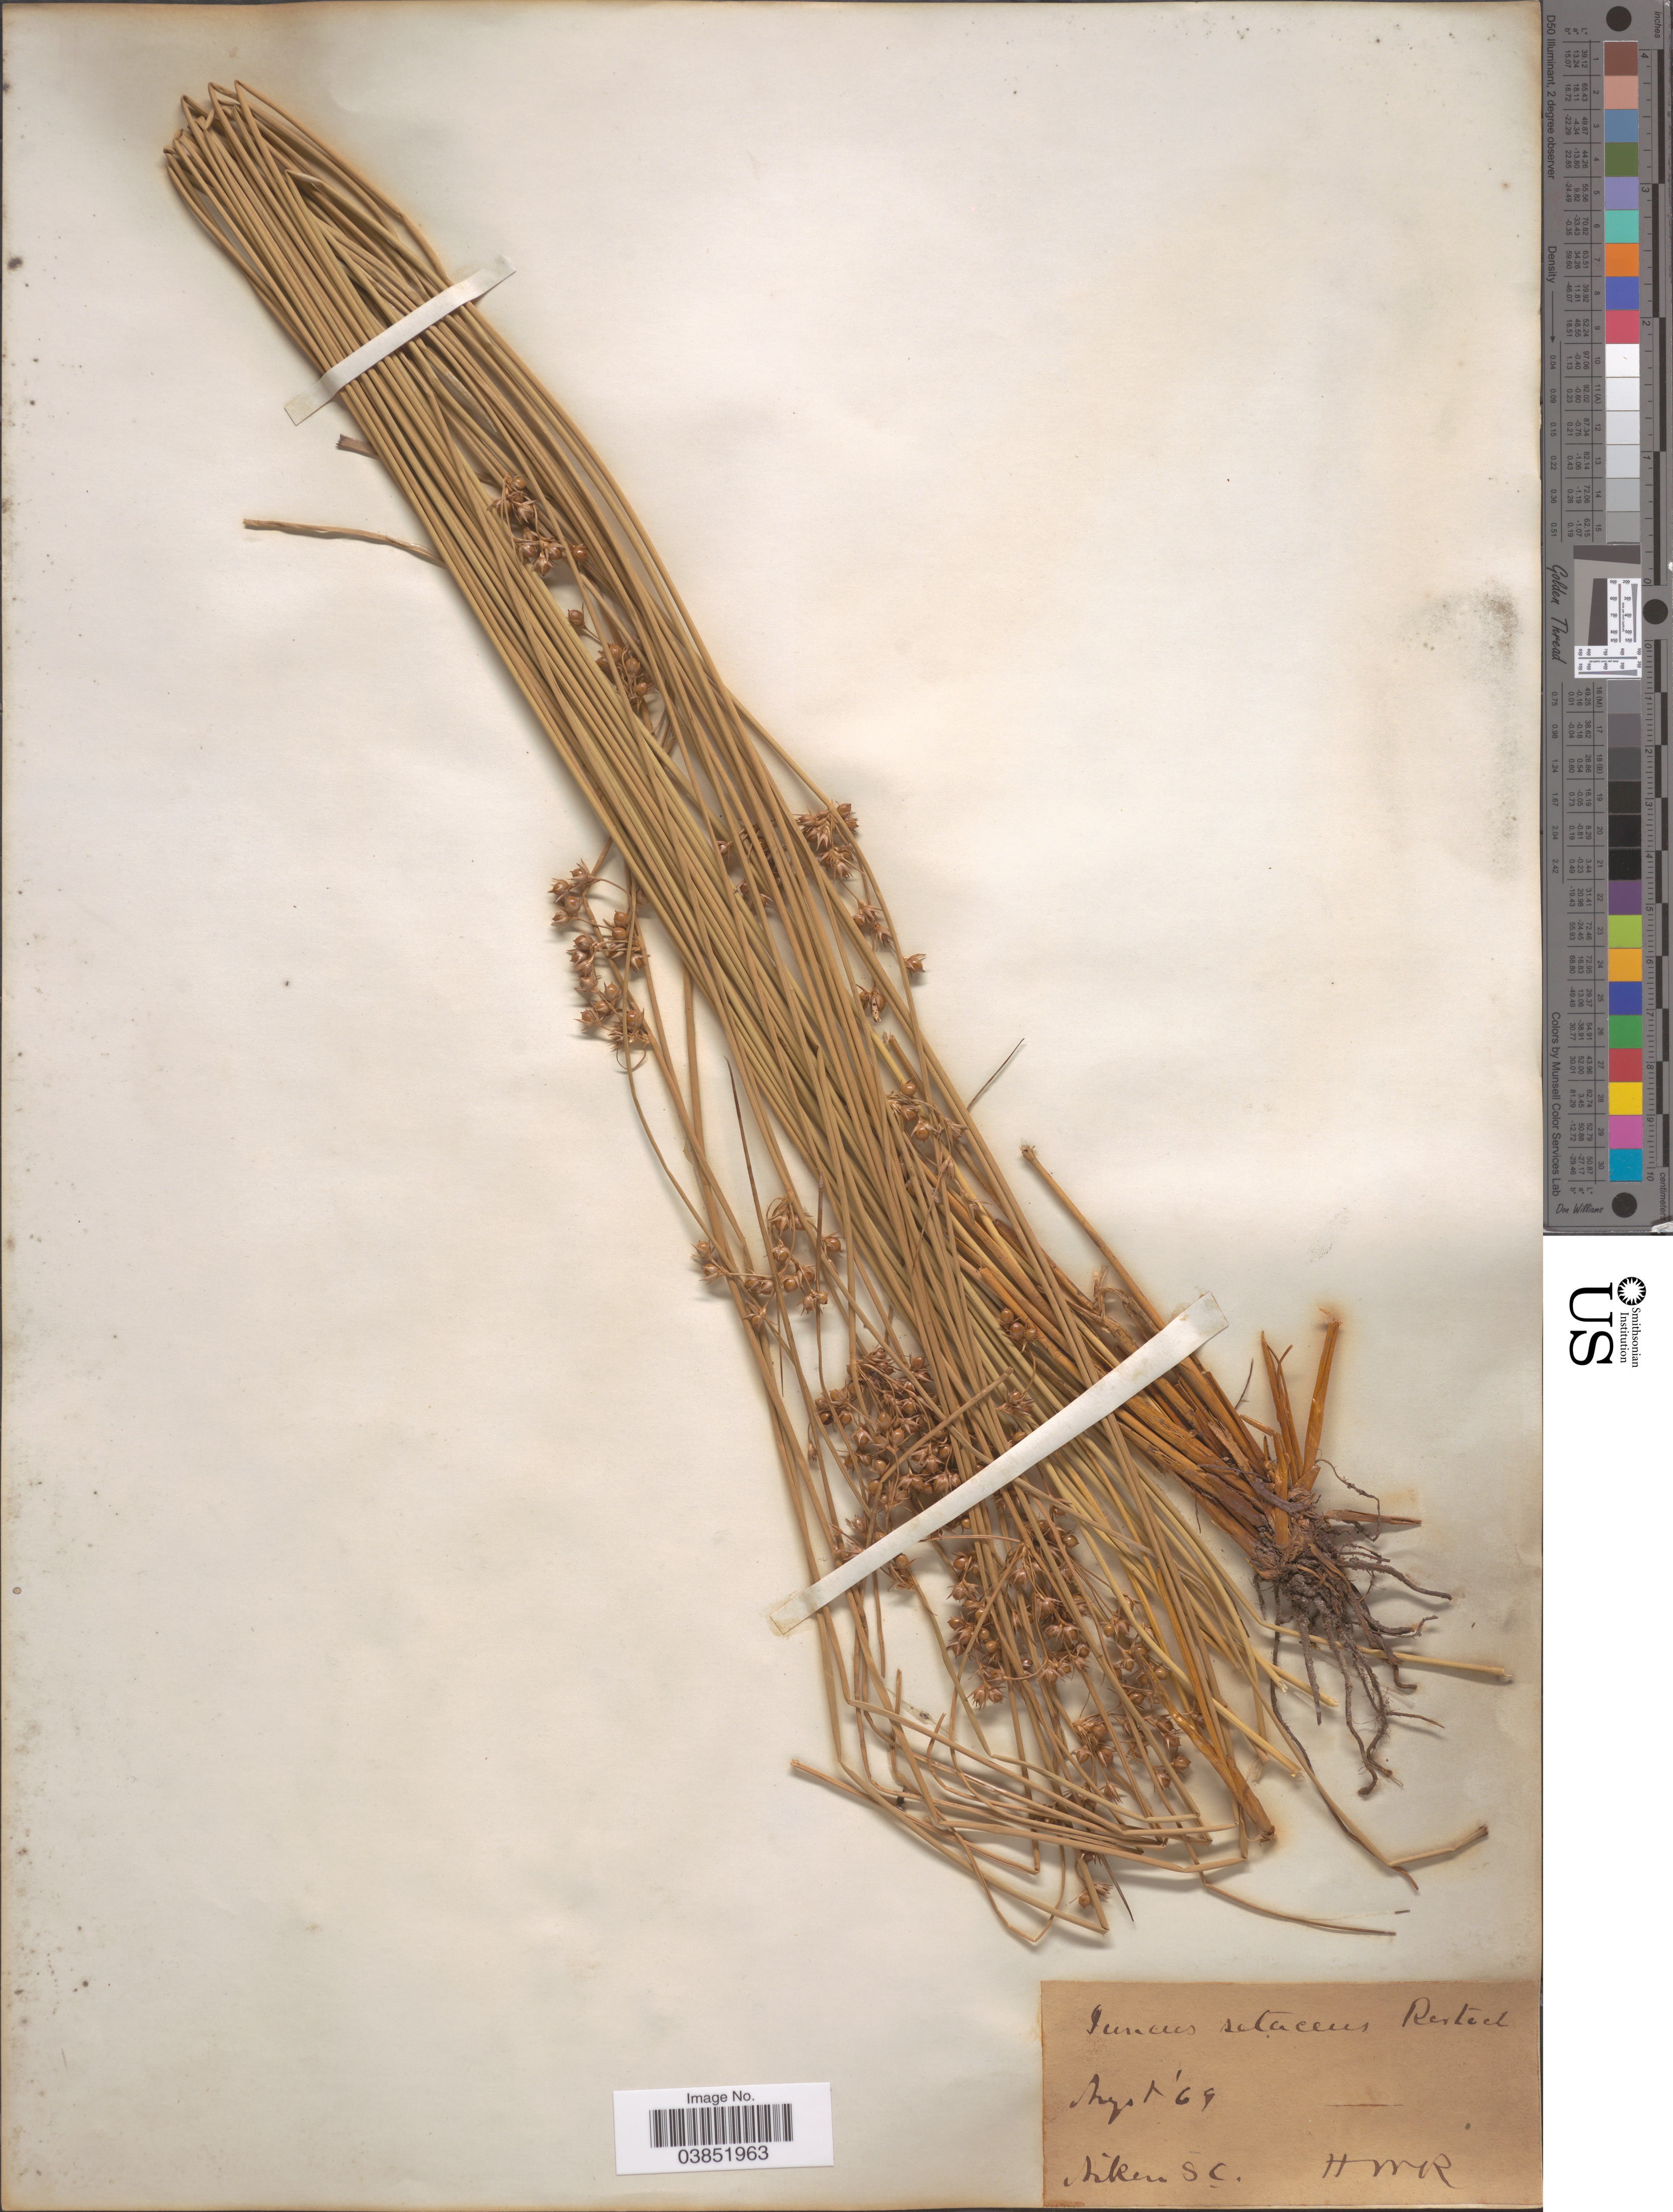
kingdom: Plantae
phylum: Tracheophyta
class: Liliopsida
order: Poales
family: Juncaceae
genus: Juncus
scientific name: Juncus coriaceus Mack.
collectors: H. W. R.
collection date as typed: Transcribed d/m/y: /8/69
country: United States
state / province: South Carolina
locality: Aiken.